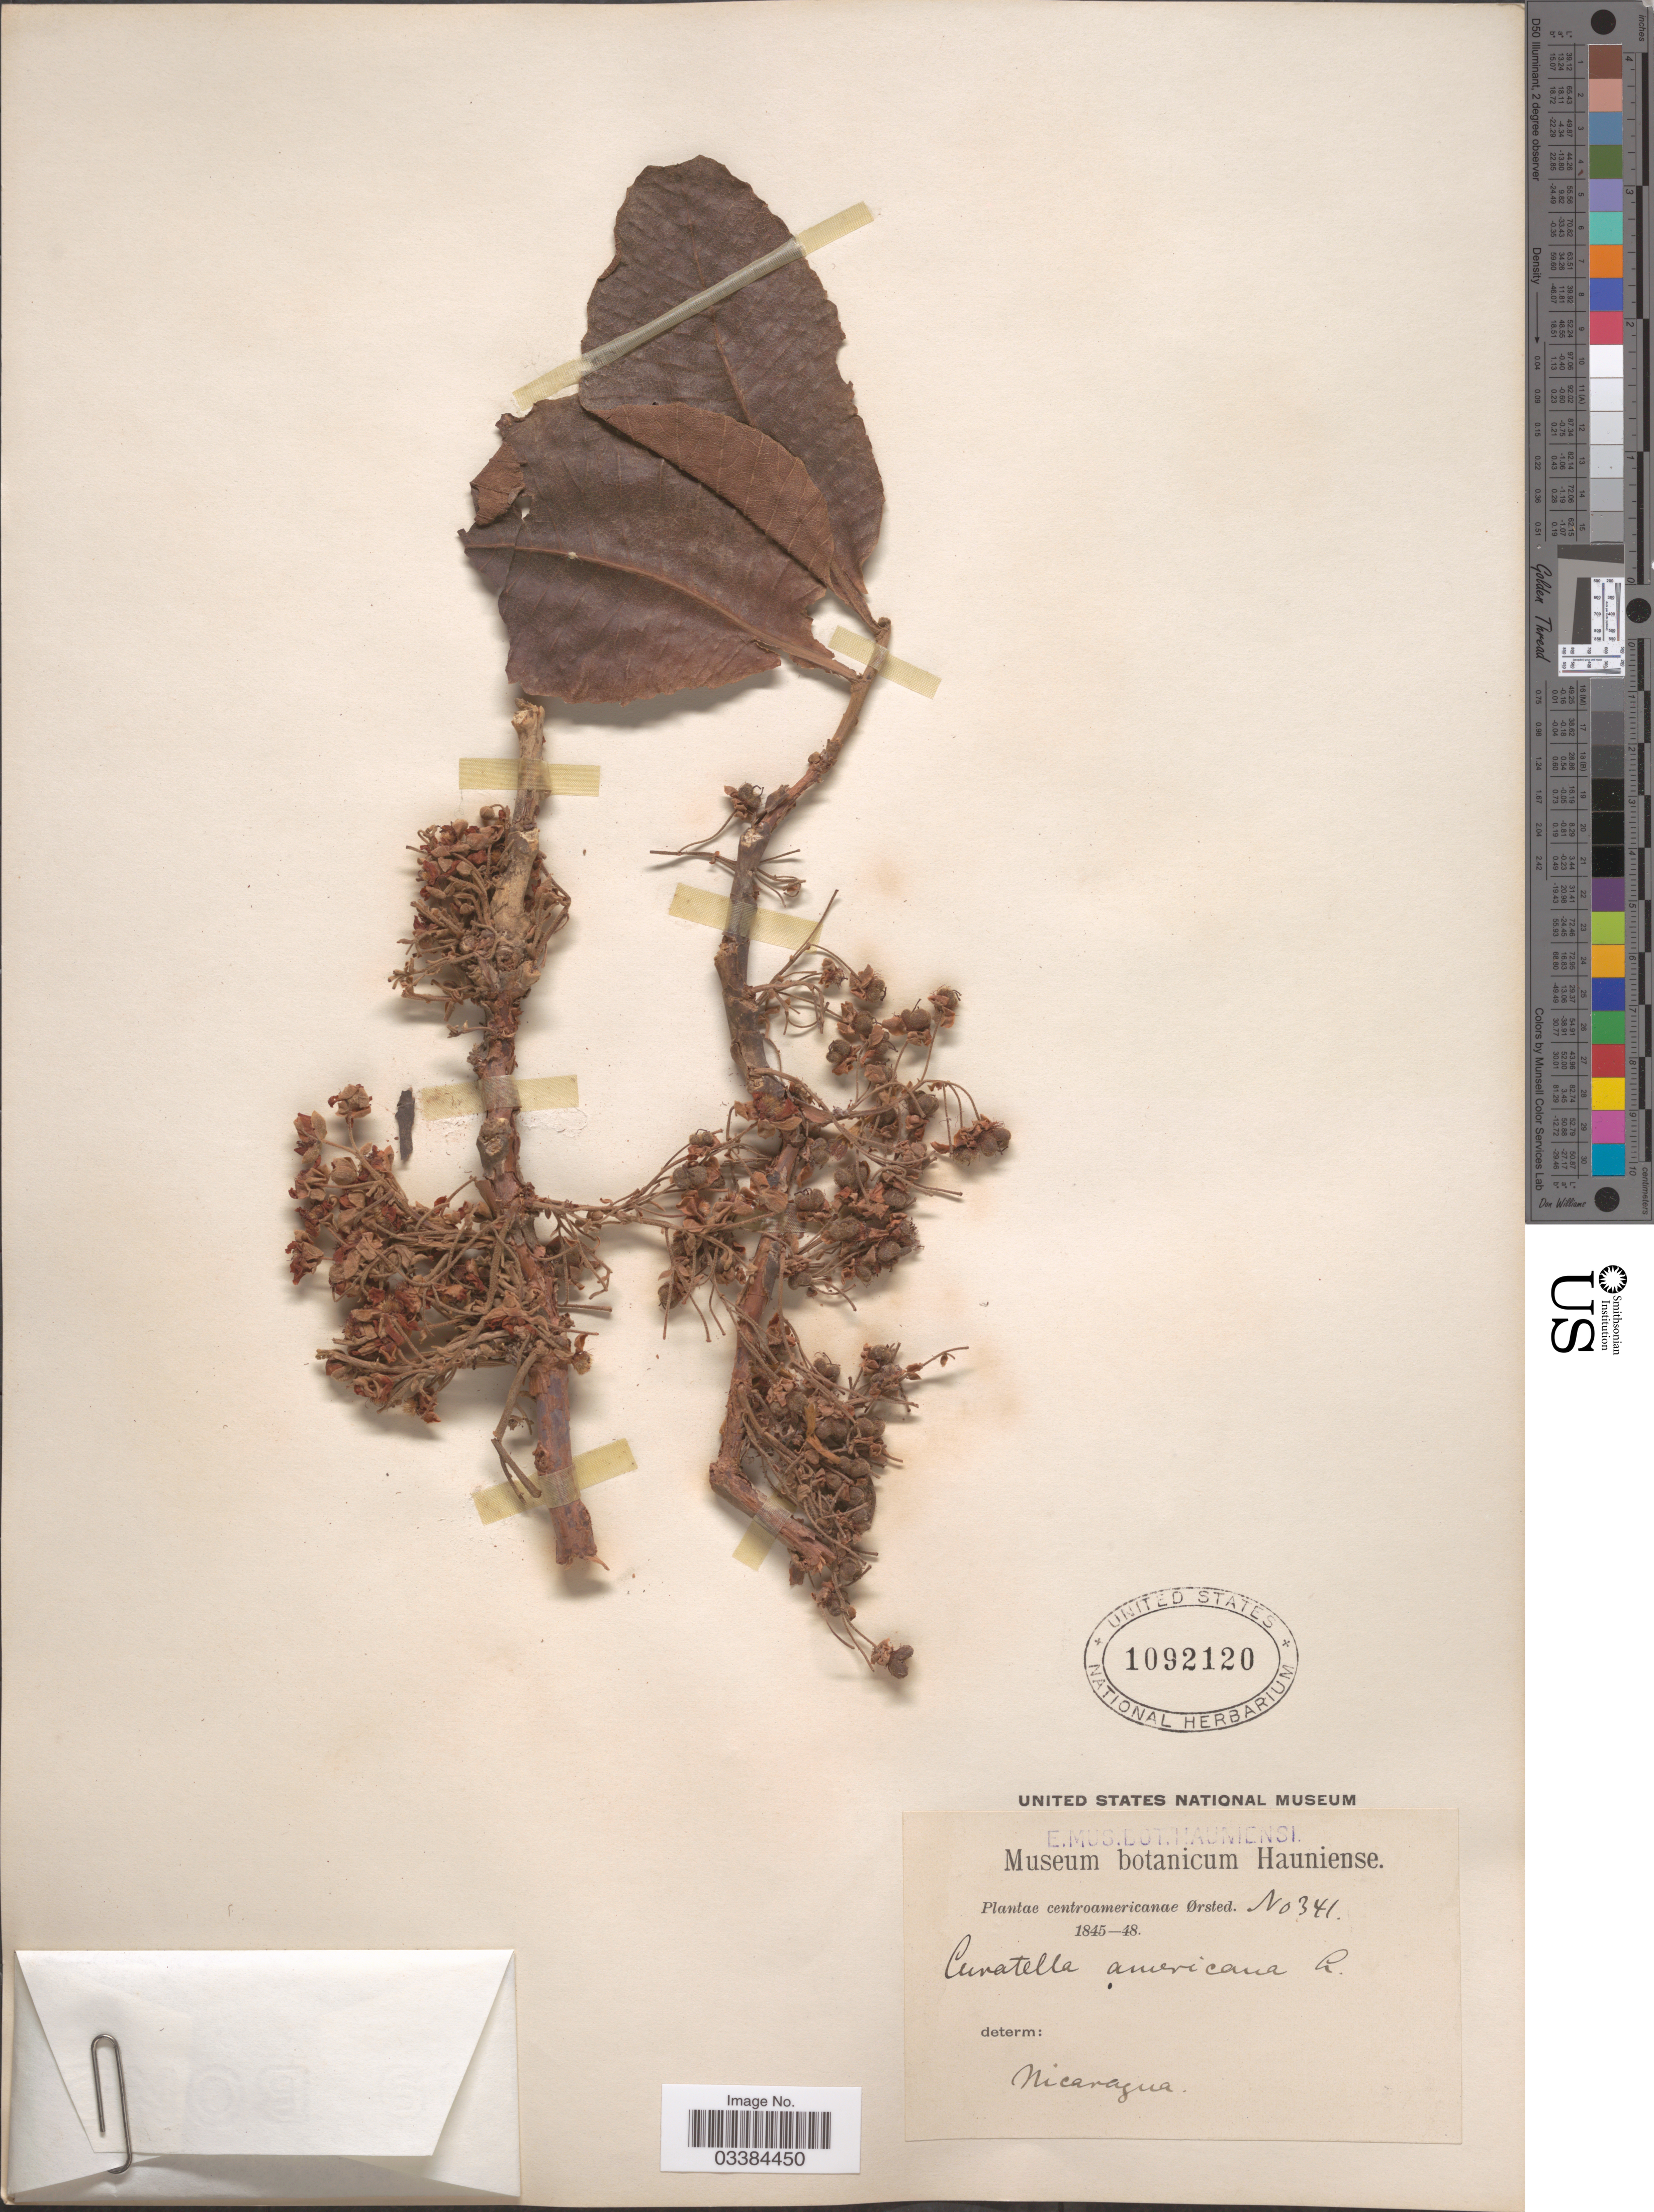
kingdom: Plantae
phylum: Tracheophyta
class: Magnoliopsida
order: Dilleniales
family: Dilleniaceae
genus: Curatella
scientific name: Curatella americana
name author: L.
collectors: Ørsted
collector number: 341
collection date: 1845/1848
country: Nicaragua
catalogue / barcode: US 1092120